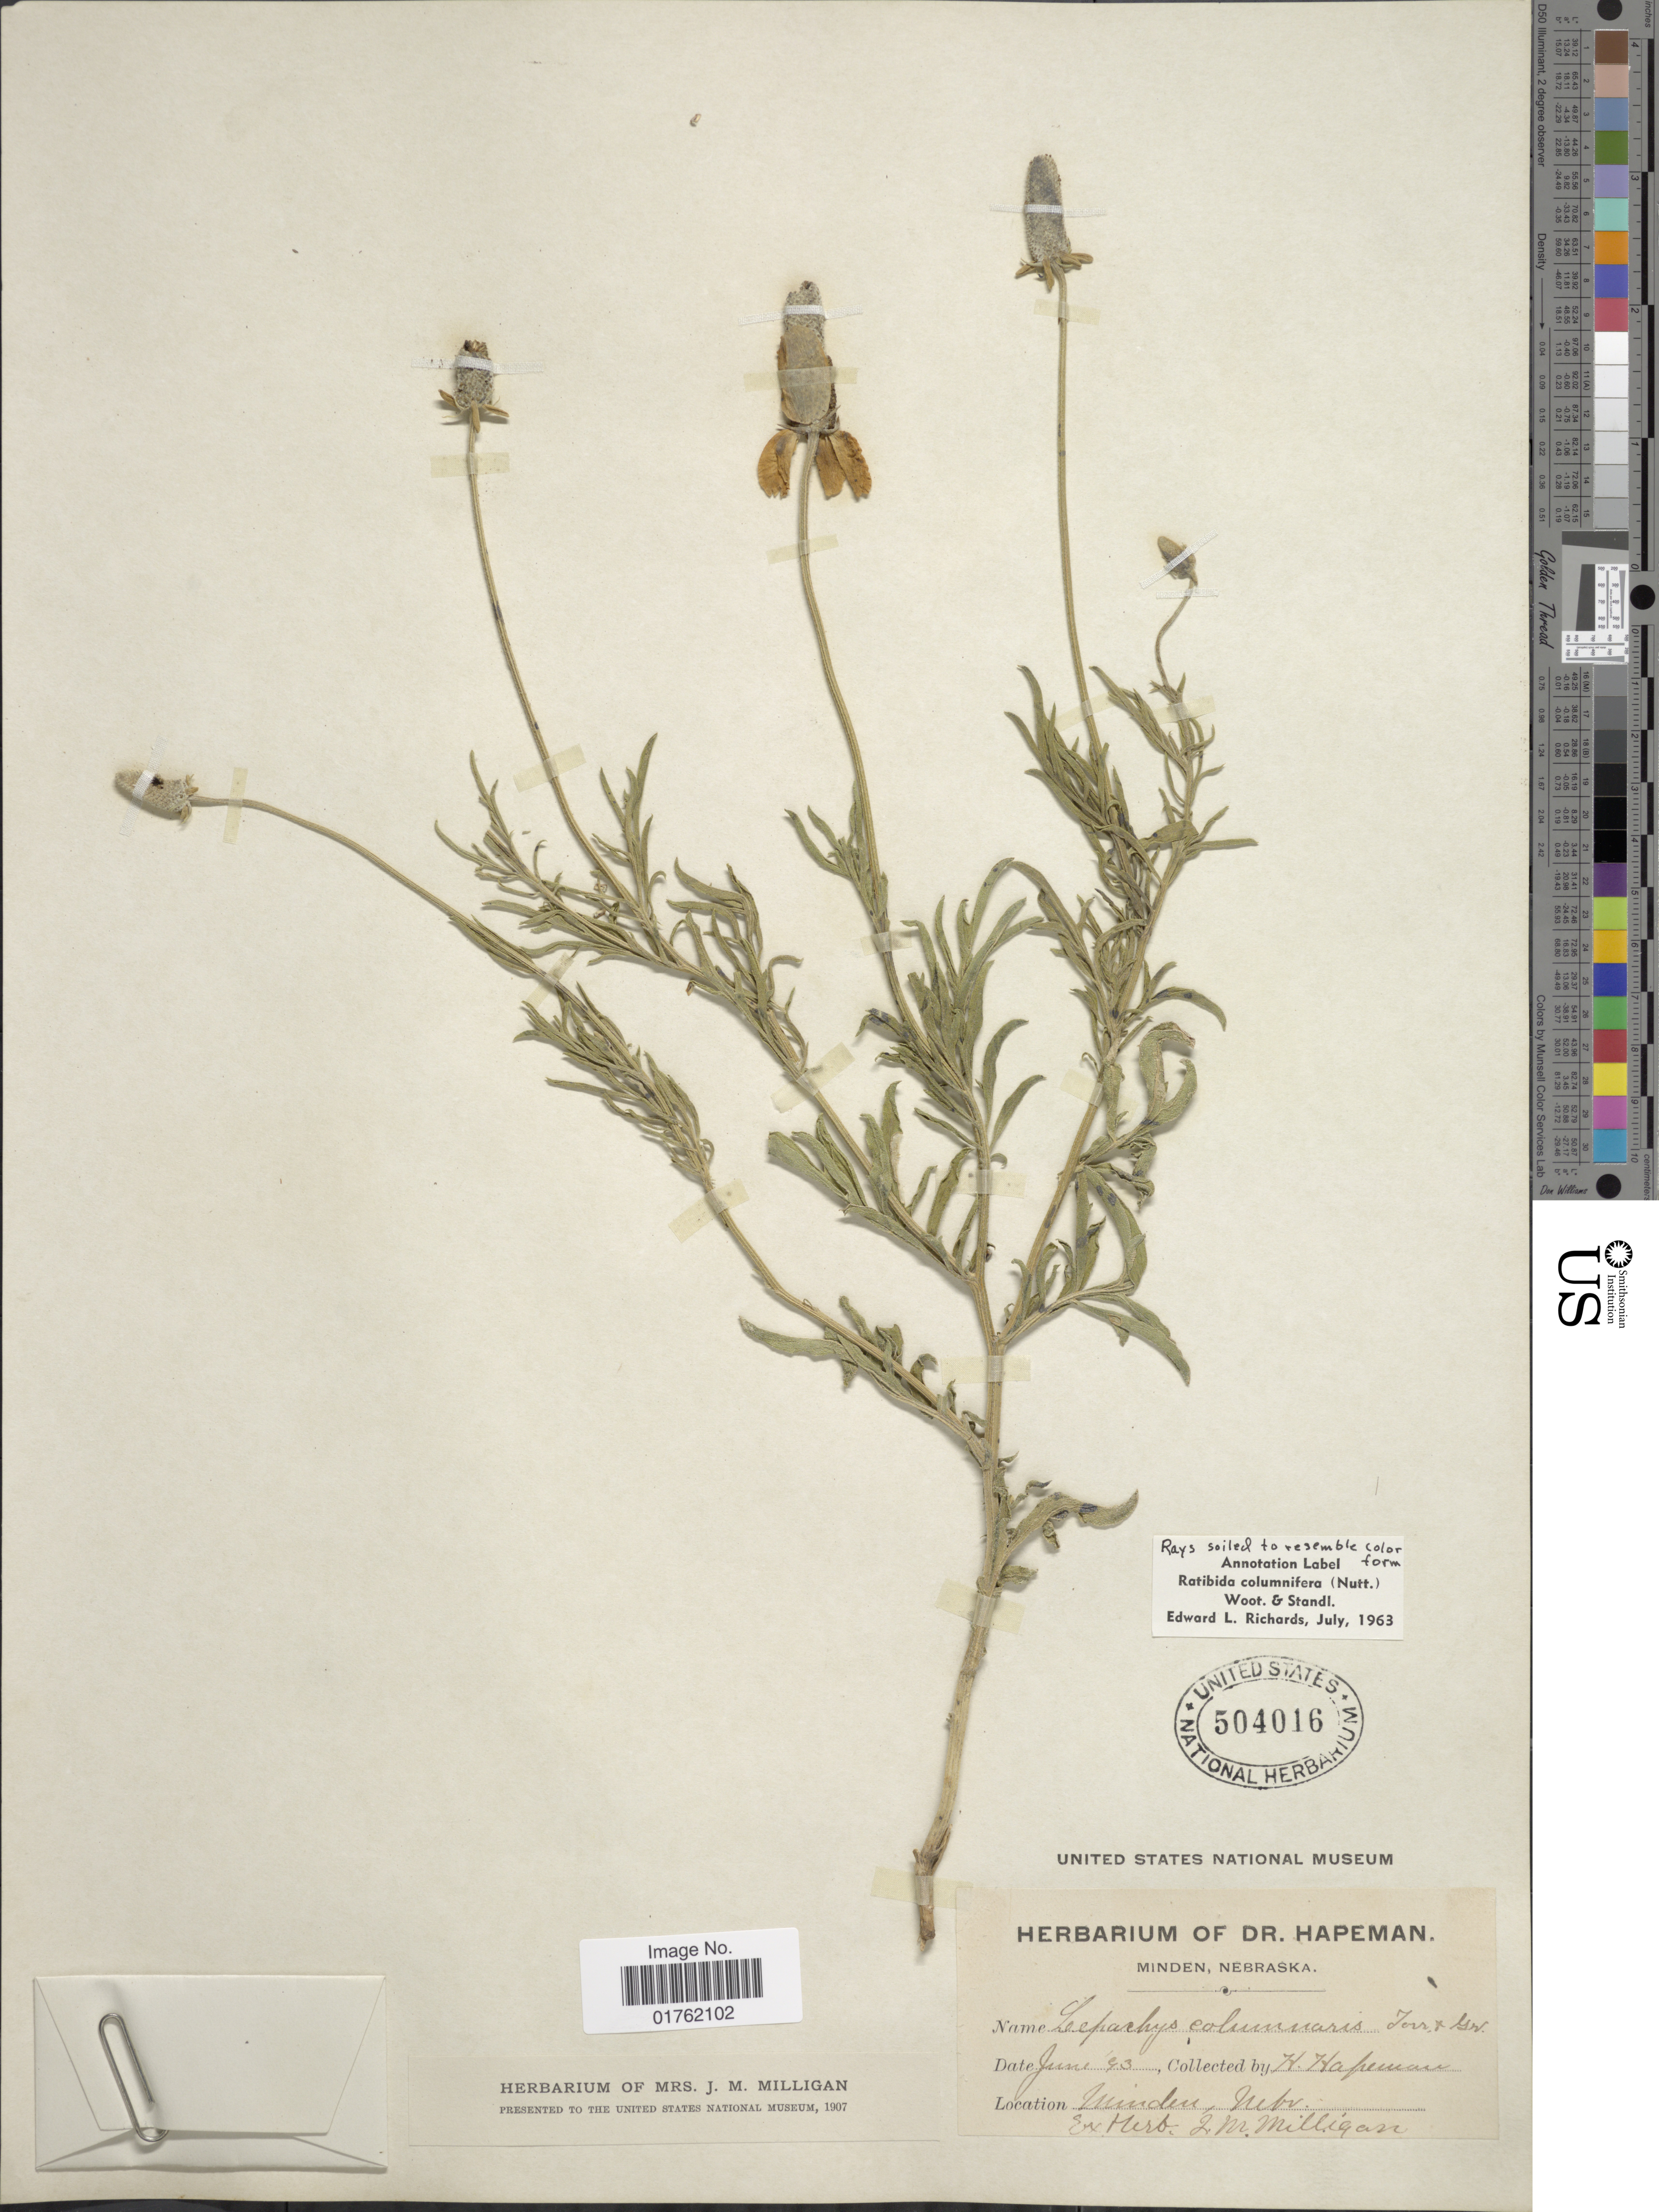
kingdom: Plantae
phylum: Tracheophyta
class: Magnoliopsida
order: Asterales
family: Asteraceae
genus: Ratibida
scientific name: Ratibida columnaris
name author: (Pursh) D. Don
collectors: H. Hapeman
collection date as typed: Transcribed d/m/y: /6/93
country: United States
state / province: Nebraska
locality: Minden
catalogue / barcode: US 504016